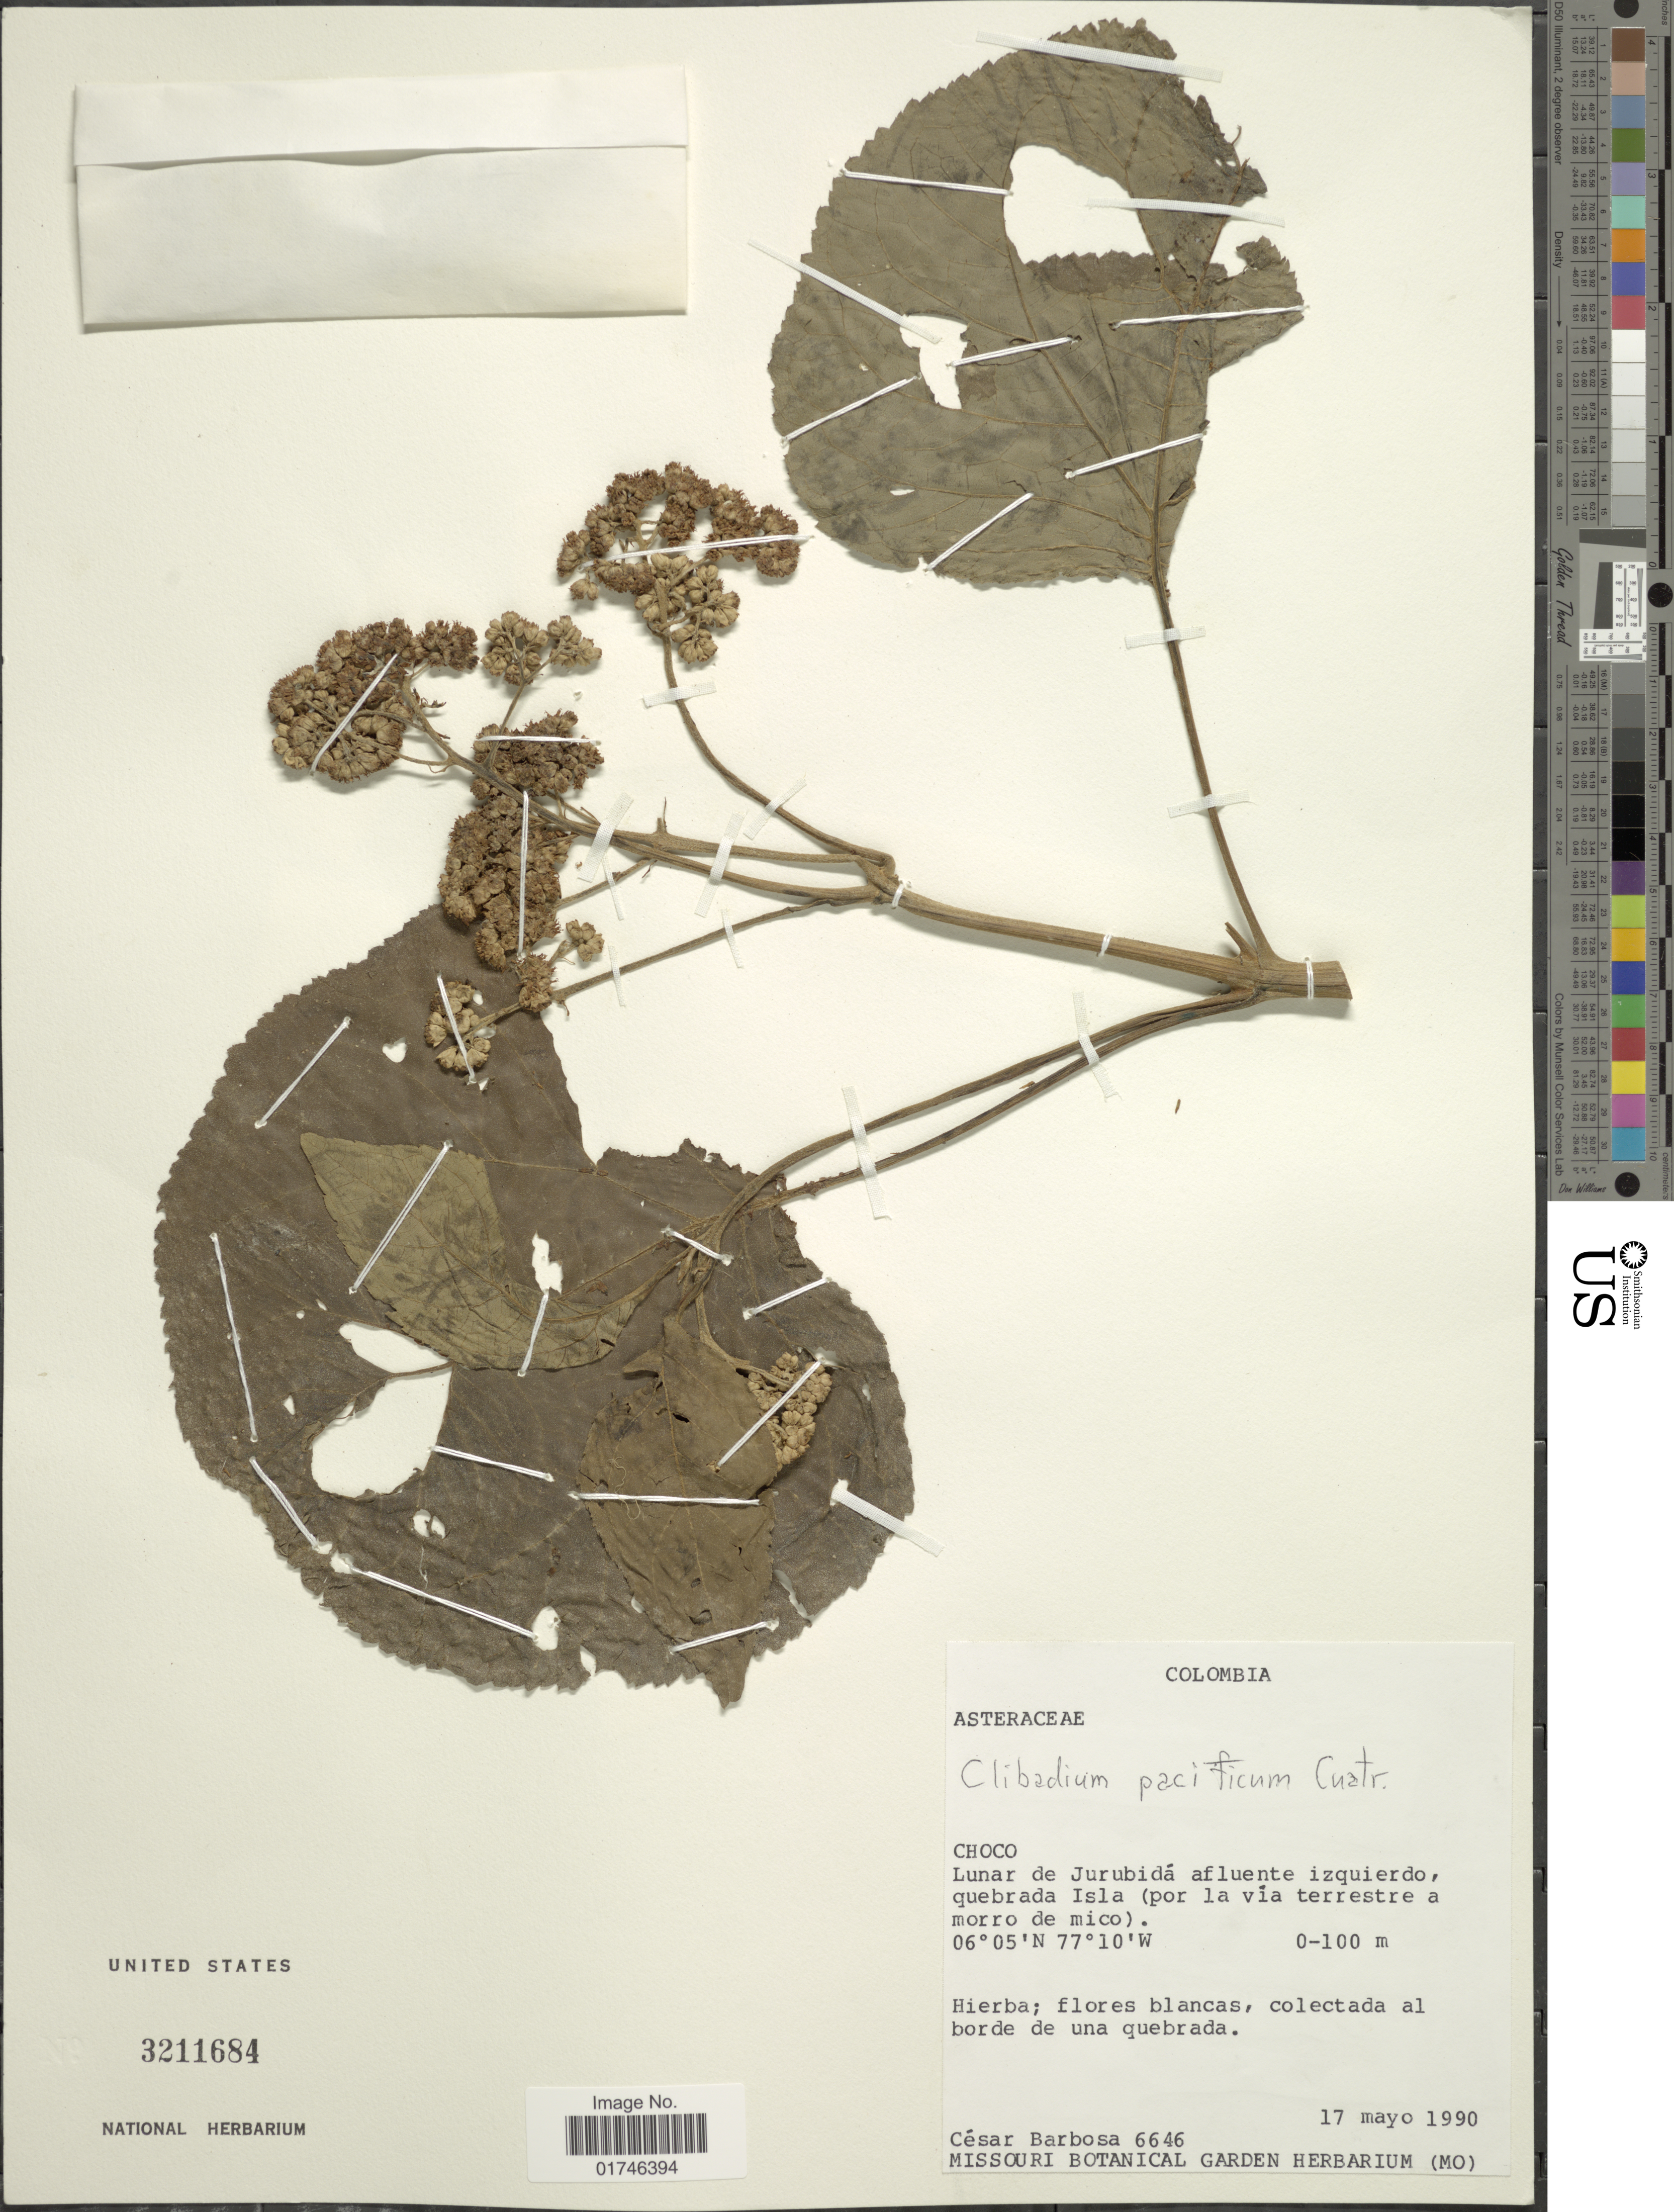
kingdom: Plantae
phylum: Tracheophyta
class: Magnoliopsida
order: Asterales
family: Asteraceae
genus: Clibadium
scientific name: Clibadium cordatum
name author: Cuatrec.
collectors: C. E. Barbosa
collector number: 6646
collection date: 1990-05-17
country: Colombia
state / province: Chocó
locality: Choco: Lunar de Jurubida afluente izquierdo quebrada Isla (por la via terrestre a morro de mico).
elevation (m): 0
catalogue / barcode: US 3211684